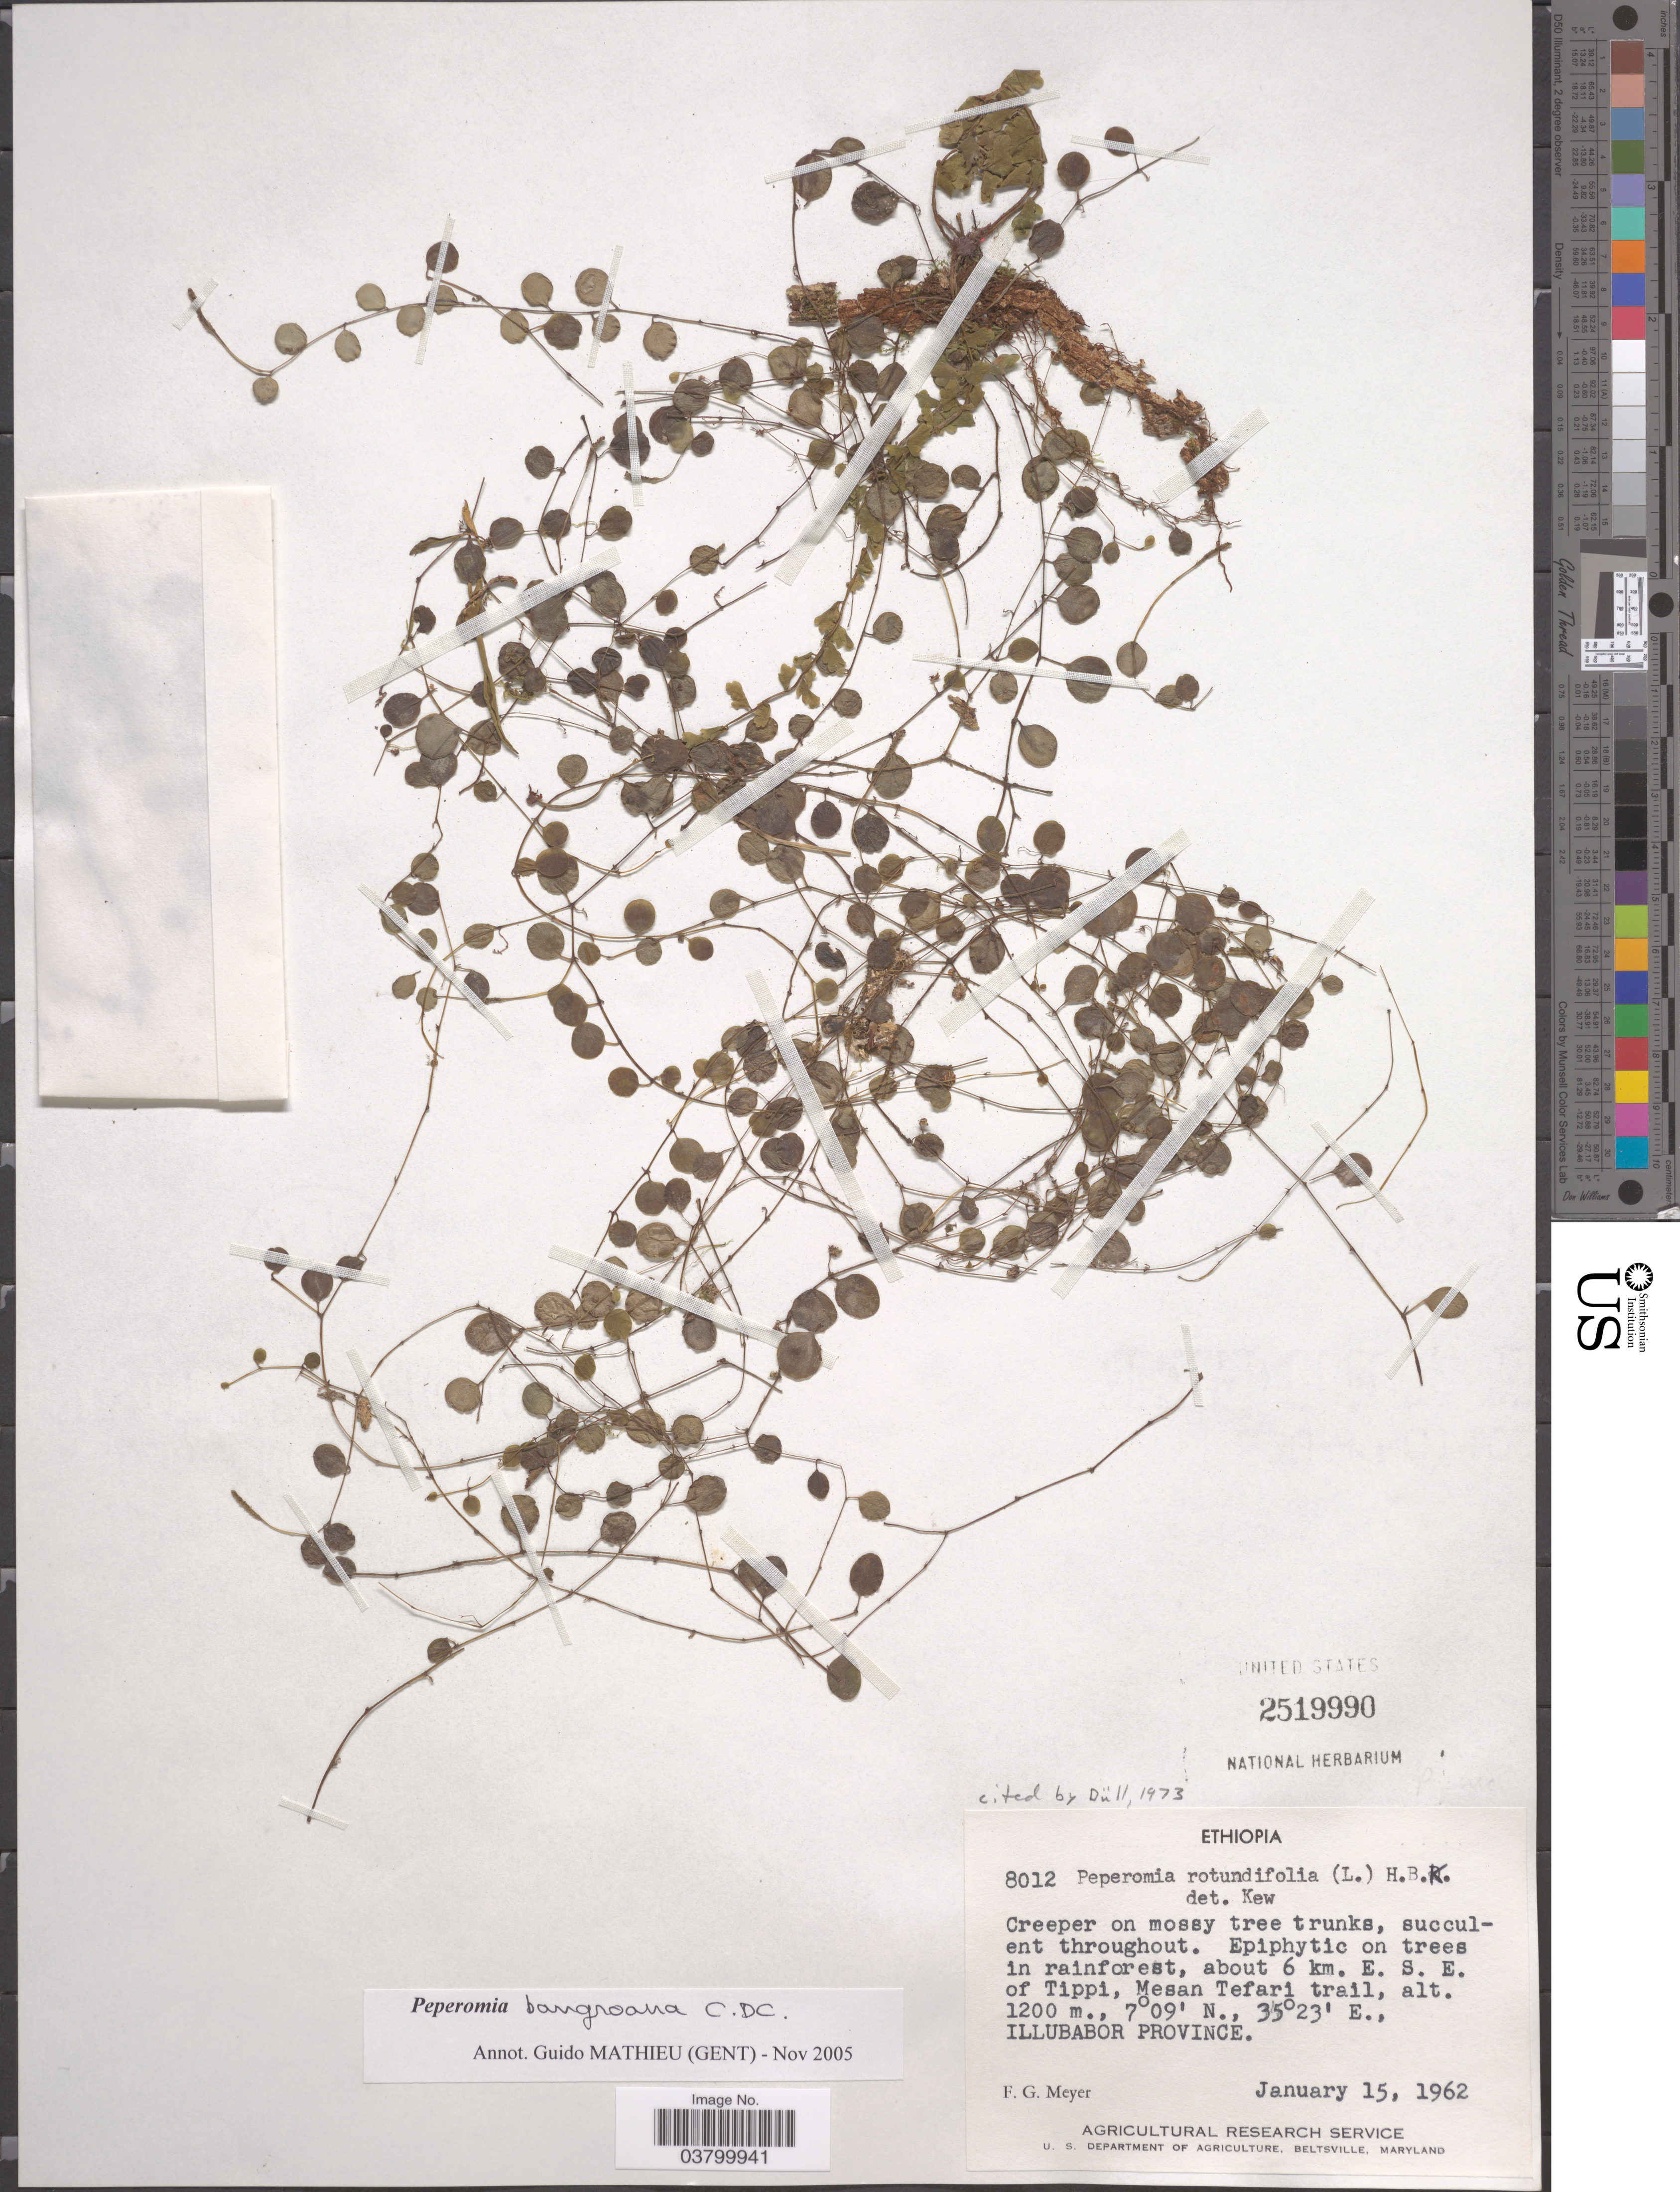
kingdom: Plantae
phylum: Tracheophyta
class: Magnoliopsida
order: Piperales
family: Piperaceae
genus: Peperomia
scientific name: Peperomia bangrooana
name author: C. DC.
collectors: F. G. Meyer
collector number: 8012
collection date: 1962-01-15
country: Ethiopia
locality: About 6 km. E. S. E. of Tippi, Mesan Tefari trail, Illubabor Province.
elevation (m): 1200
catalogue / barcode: US 2519990